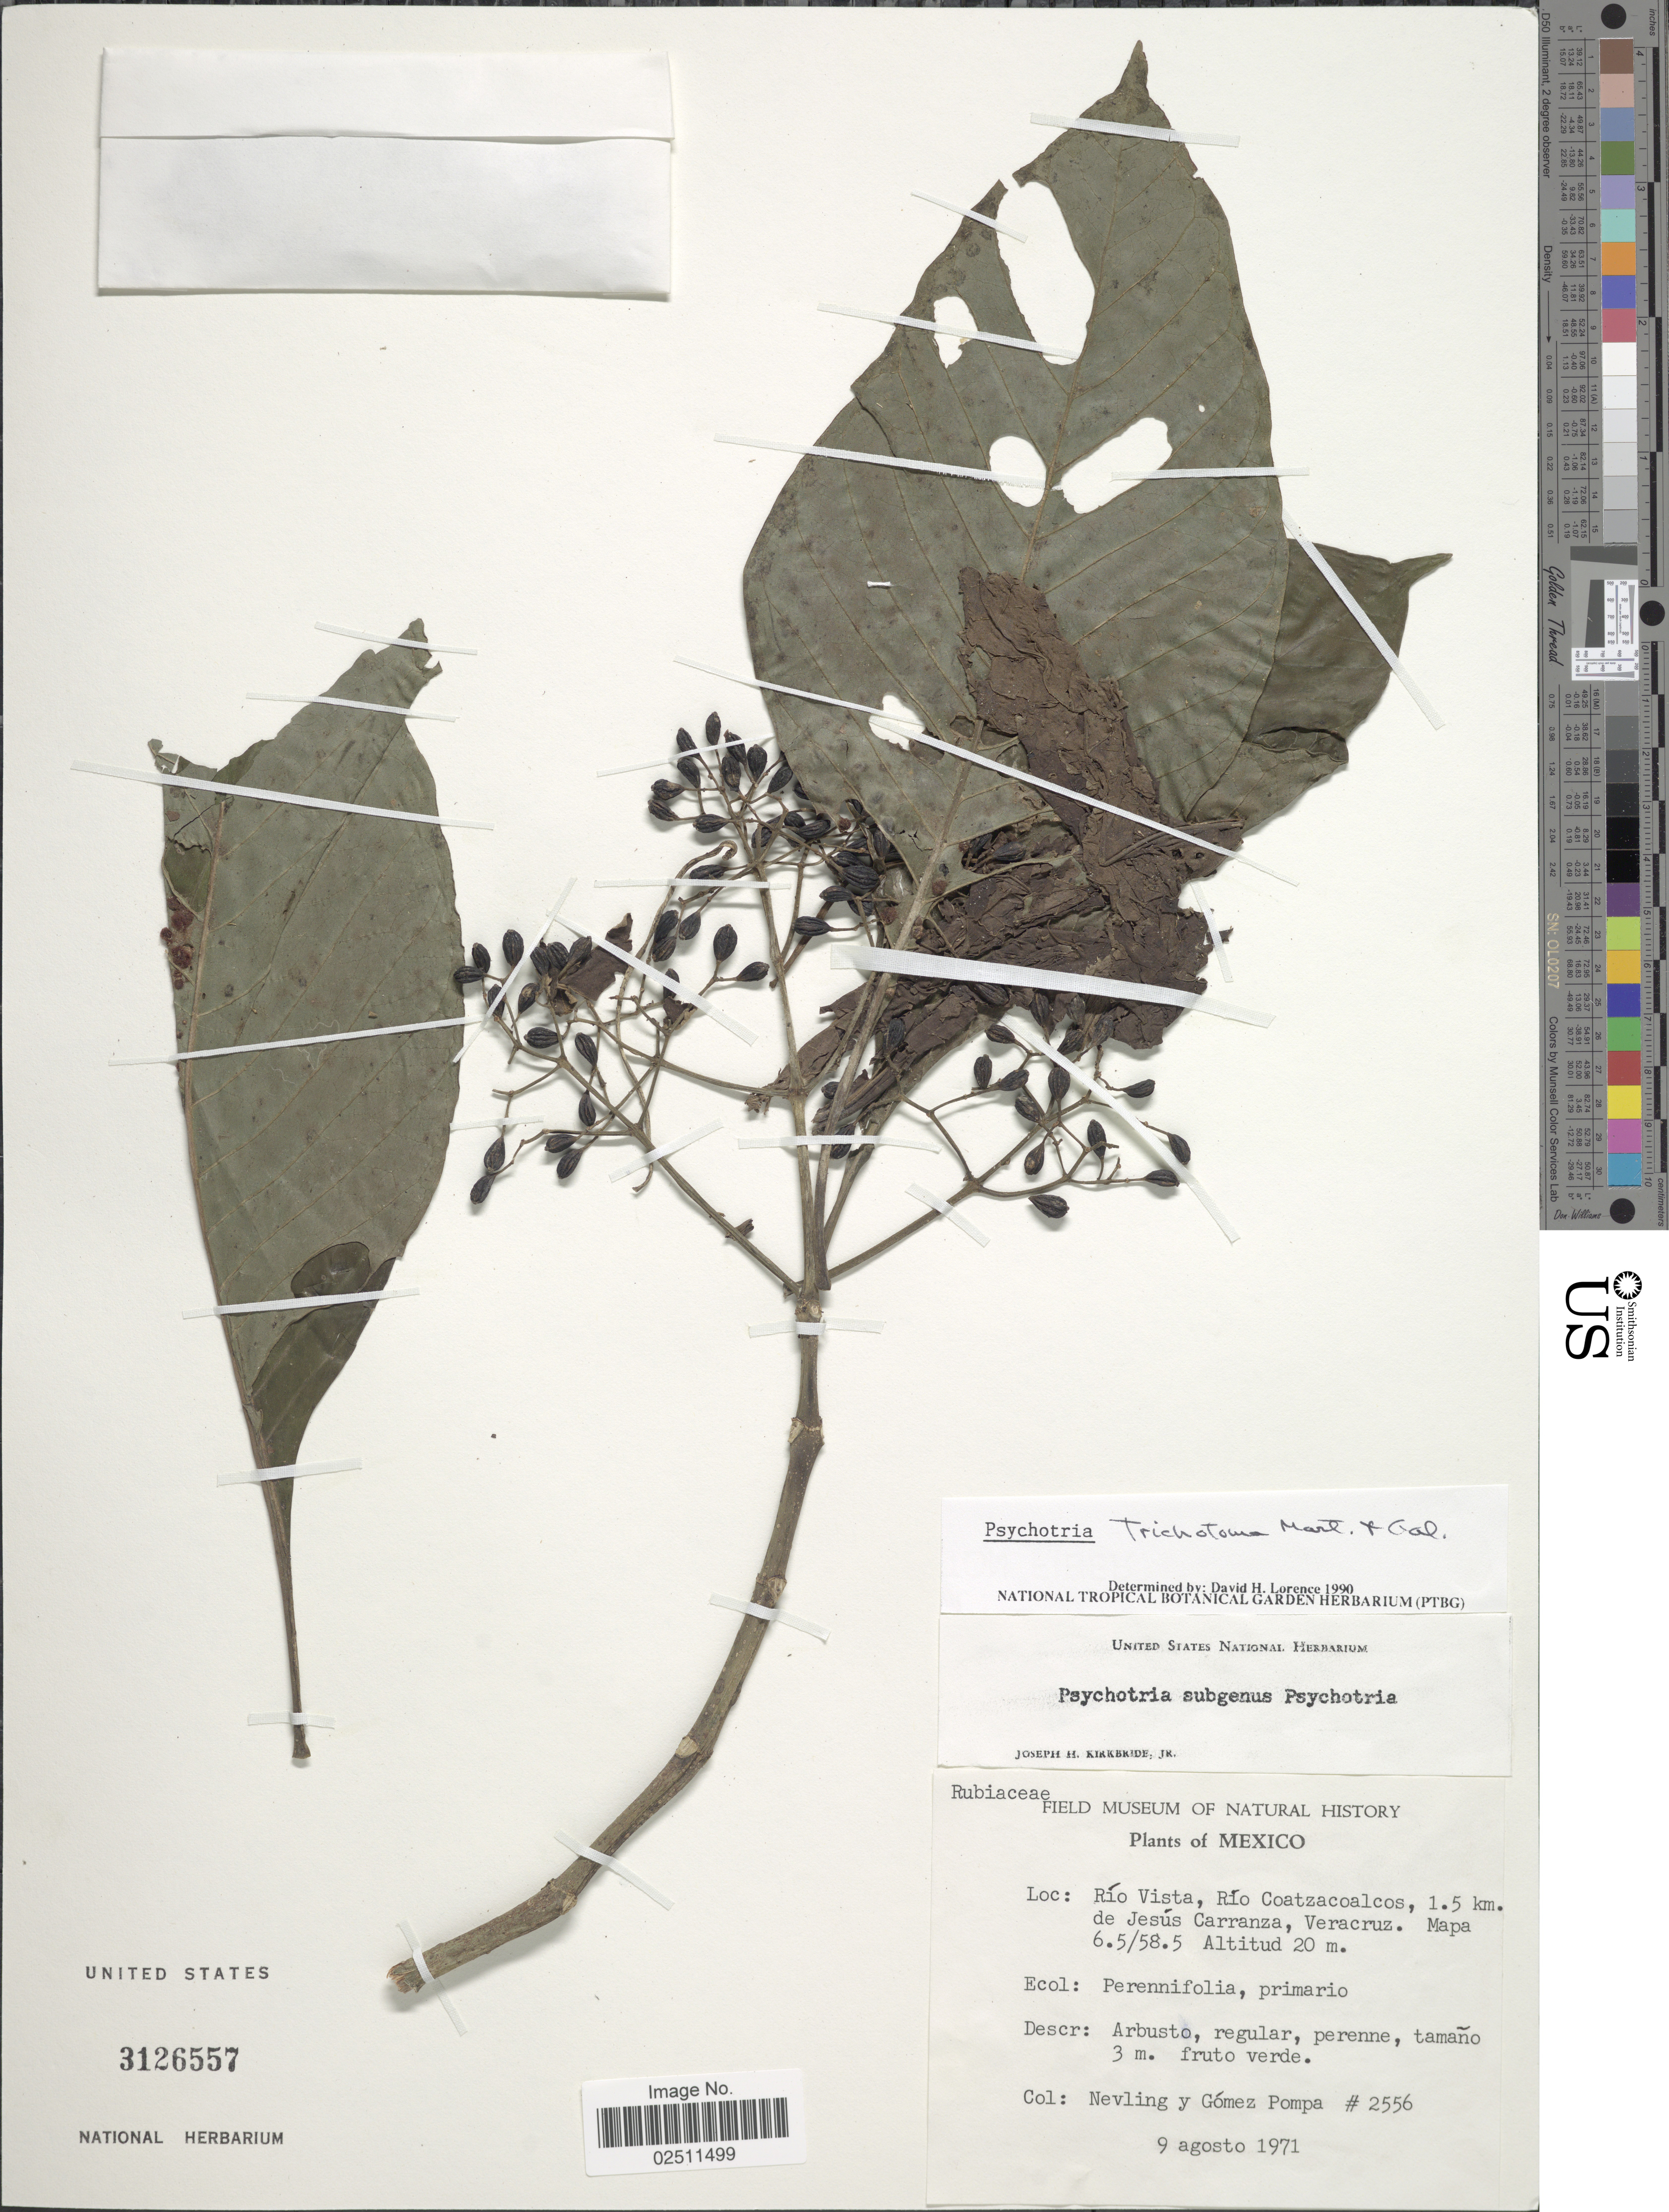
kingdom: Plantae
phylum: Tracheophyta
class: Magnoliopsida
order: Gentianales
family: Rubiaceae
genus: Psychotria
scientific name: Psychotria trichotoma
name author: M. Martens & Galeotti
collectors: Nevling & Gomez-Pompa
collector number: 2556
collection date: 1971-08-09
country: Mexico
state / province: Veracruz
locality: Rio Vista, Rio Coatzacoalcos, 1.5 km. de Jesus Carranza, Veracruz. Mapa 6.5/58.5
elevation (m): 20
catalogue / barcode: US 3126557